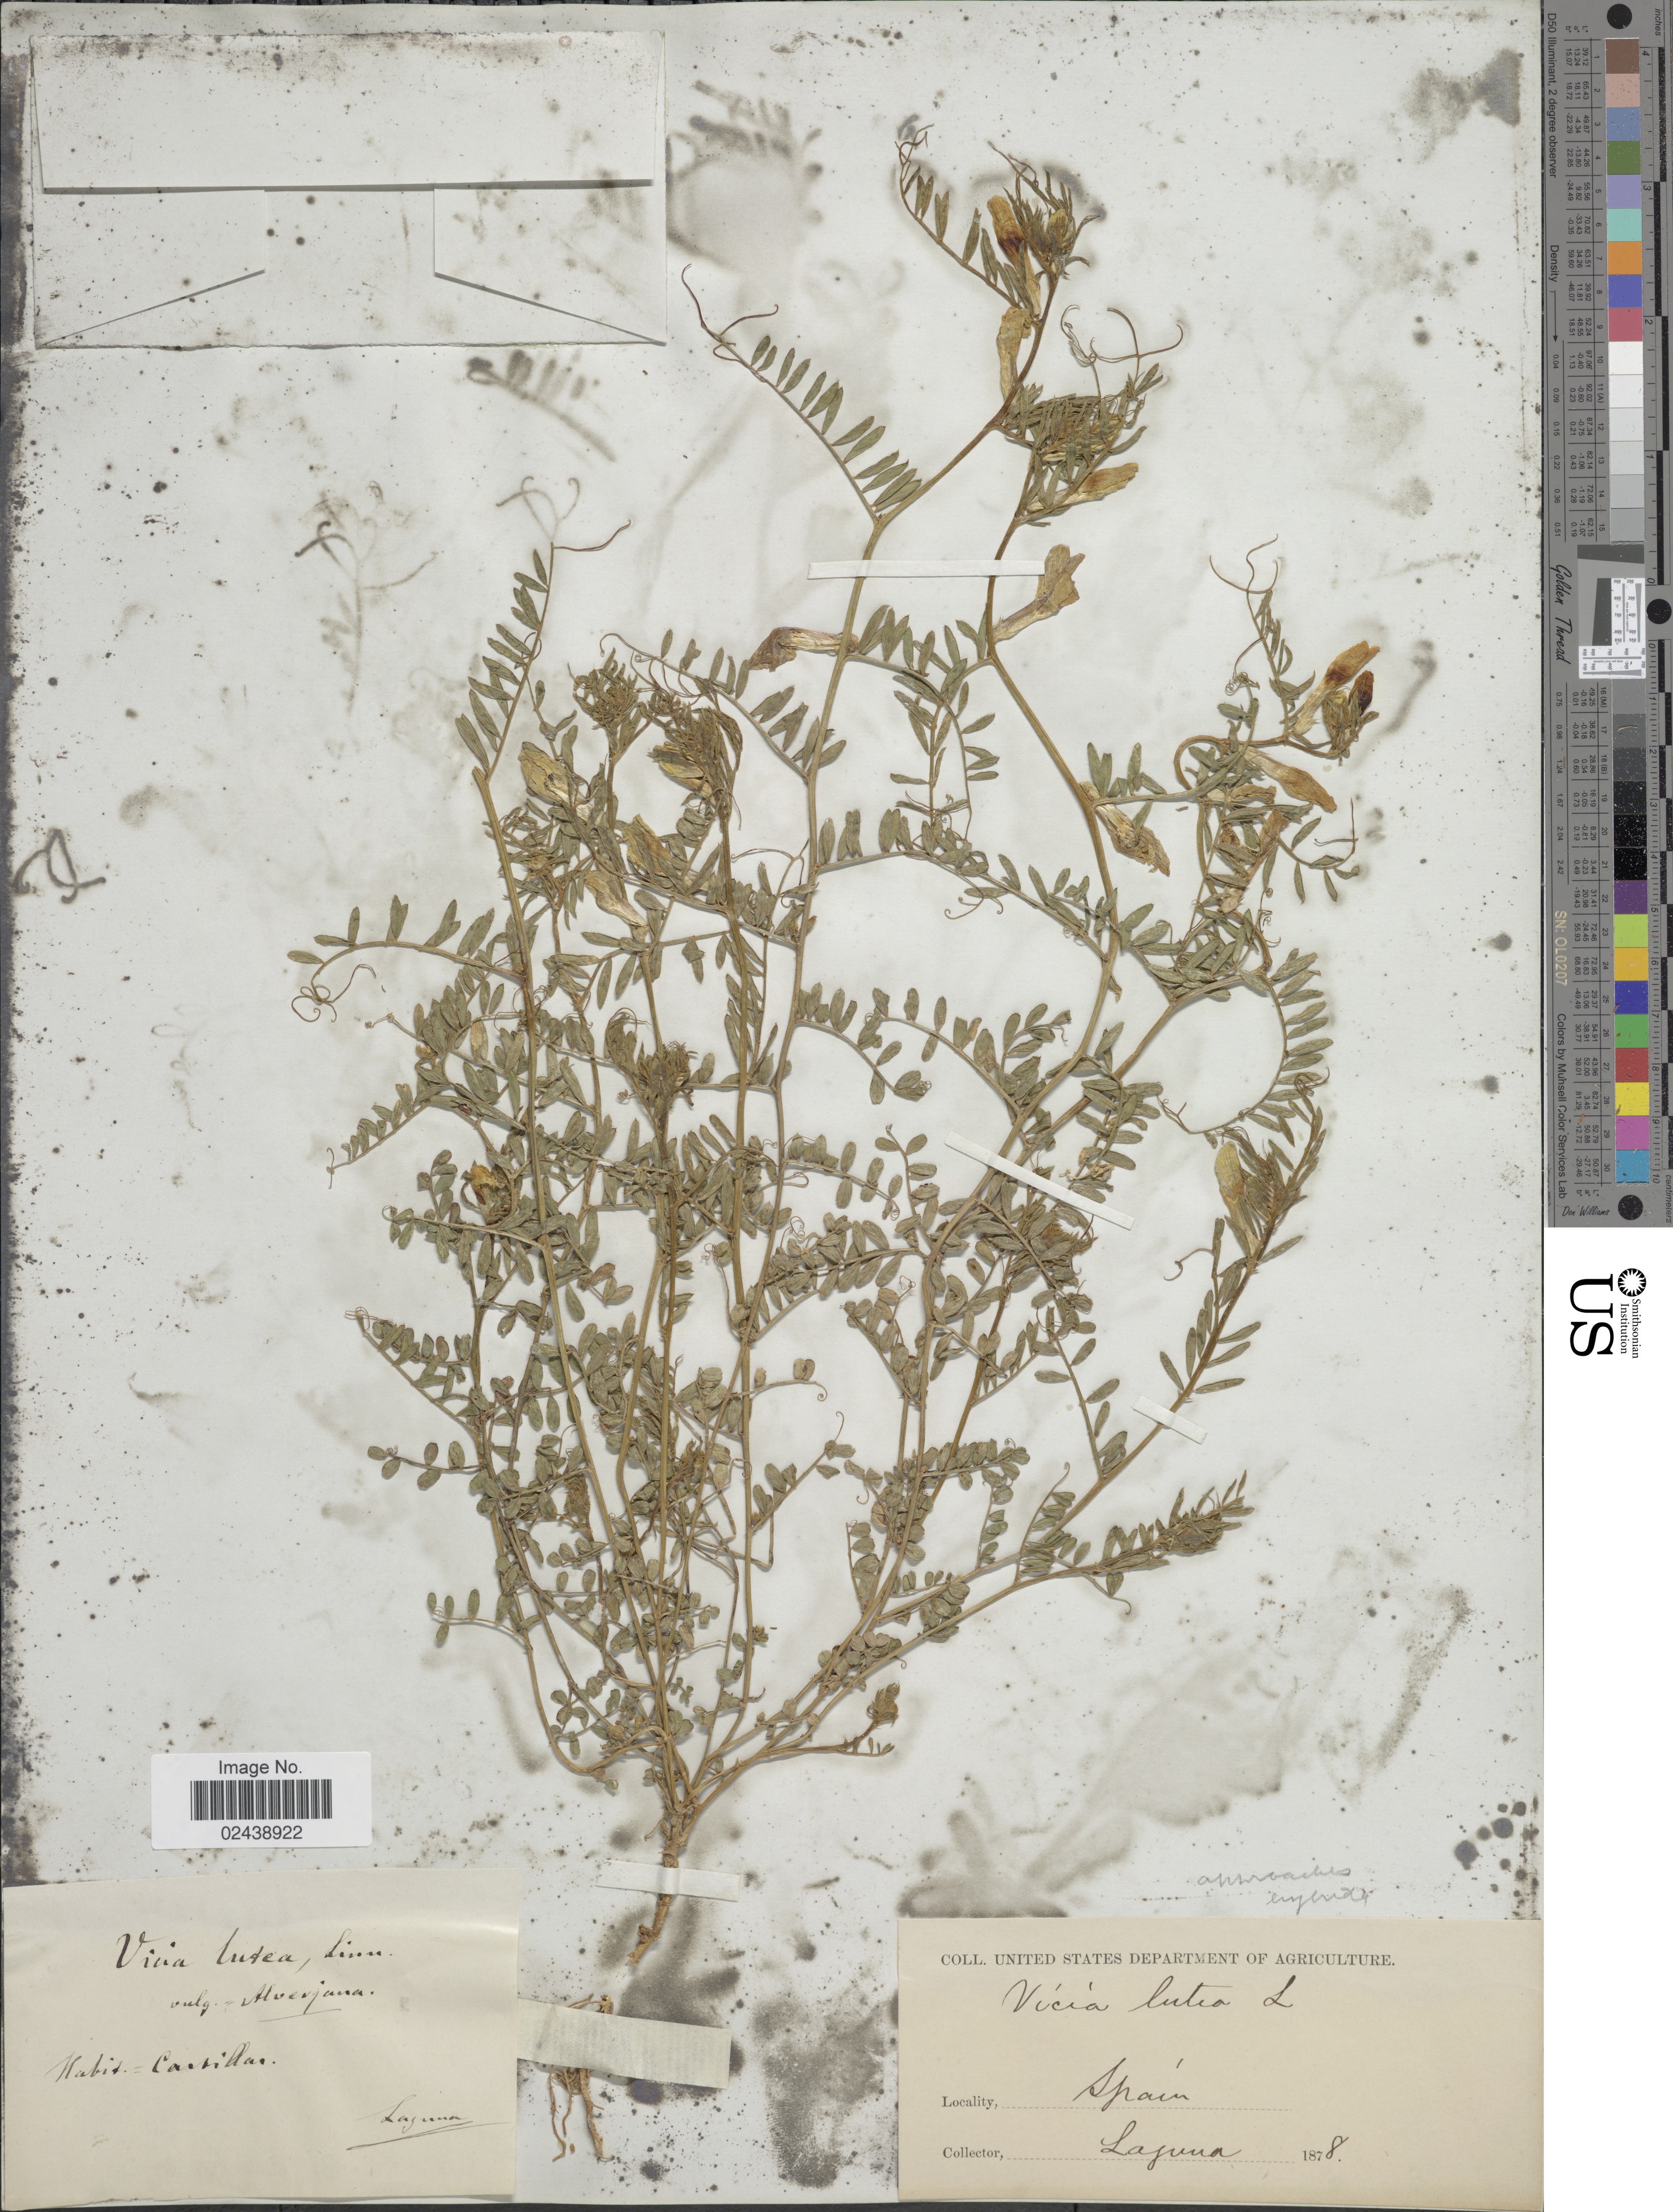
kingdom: Plantae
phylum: Tracheophyta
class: Magnoliopsida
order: Fabales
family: Fabaceae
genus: Vicia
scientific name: Vicia lutea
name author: L.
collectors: -. Laguna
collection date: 1878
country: Spain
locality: Castillas